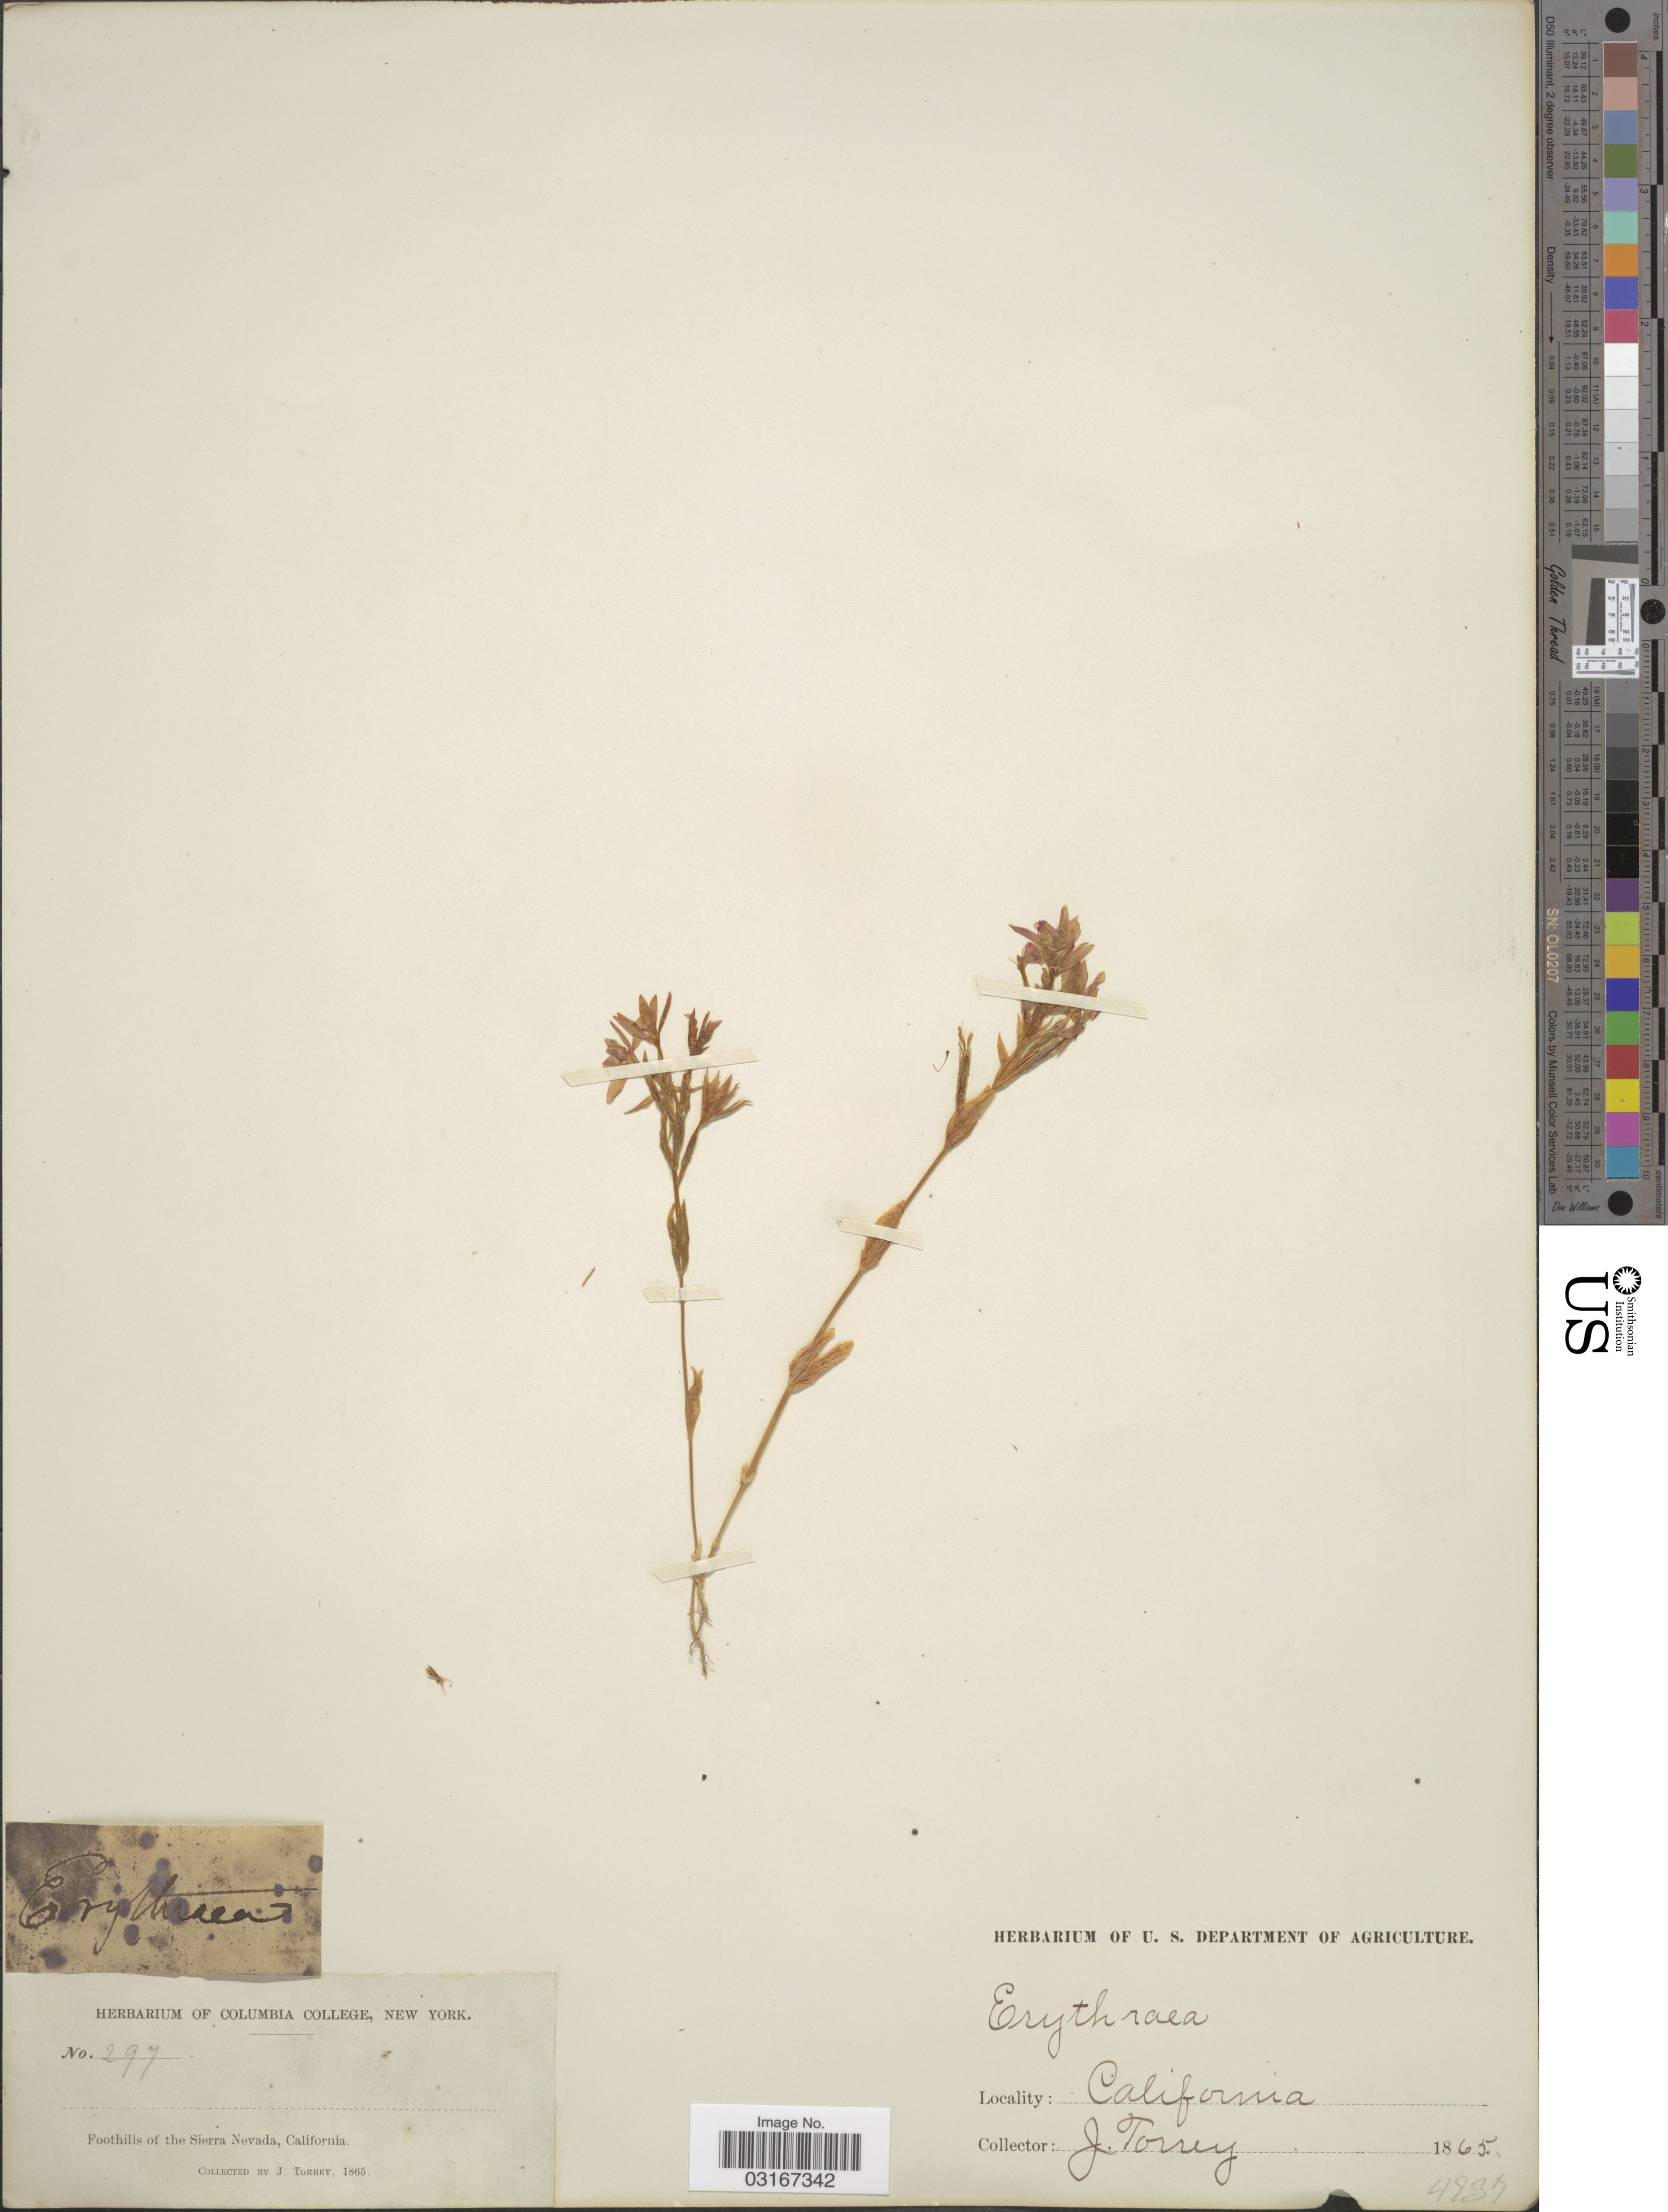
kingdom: Plantae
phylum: Tracheophyta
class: Magnoliopsida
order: Gentianales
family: Gentianaceae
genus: Centaurium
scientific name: Centaurium sp.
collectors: J. Torrey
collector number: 297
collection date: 1865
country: United States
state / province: California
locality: Foothills of the Sierra Nevada.